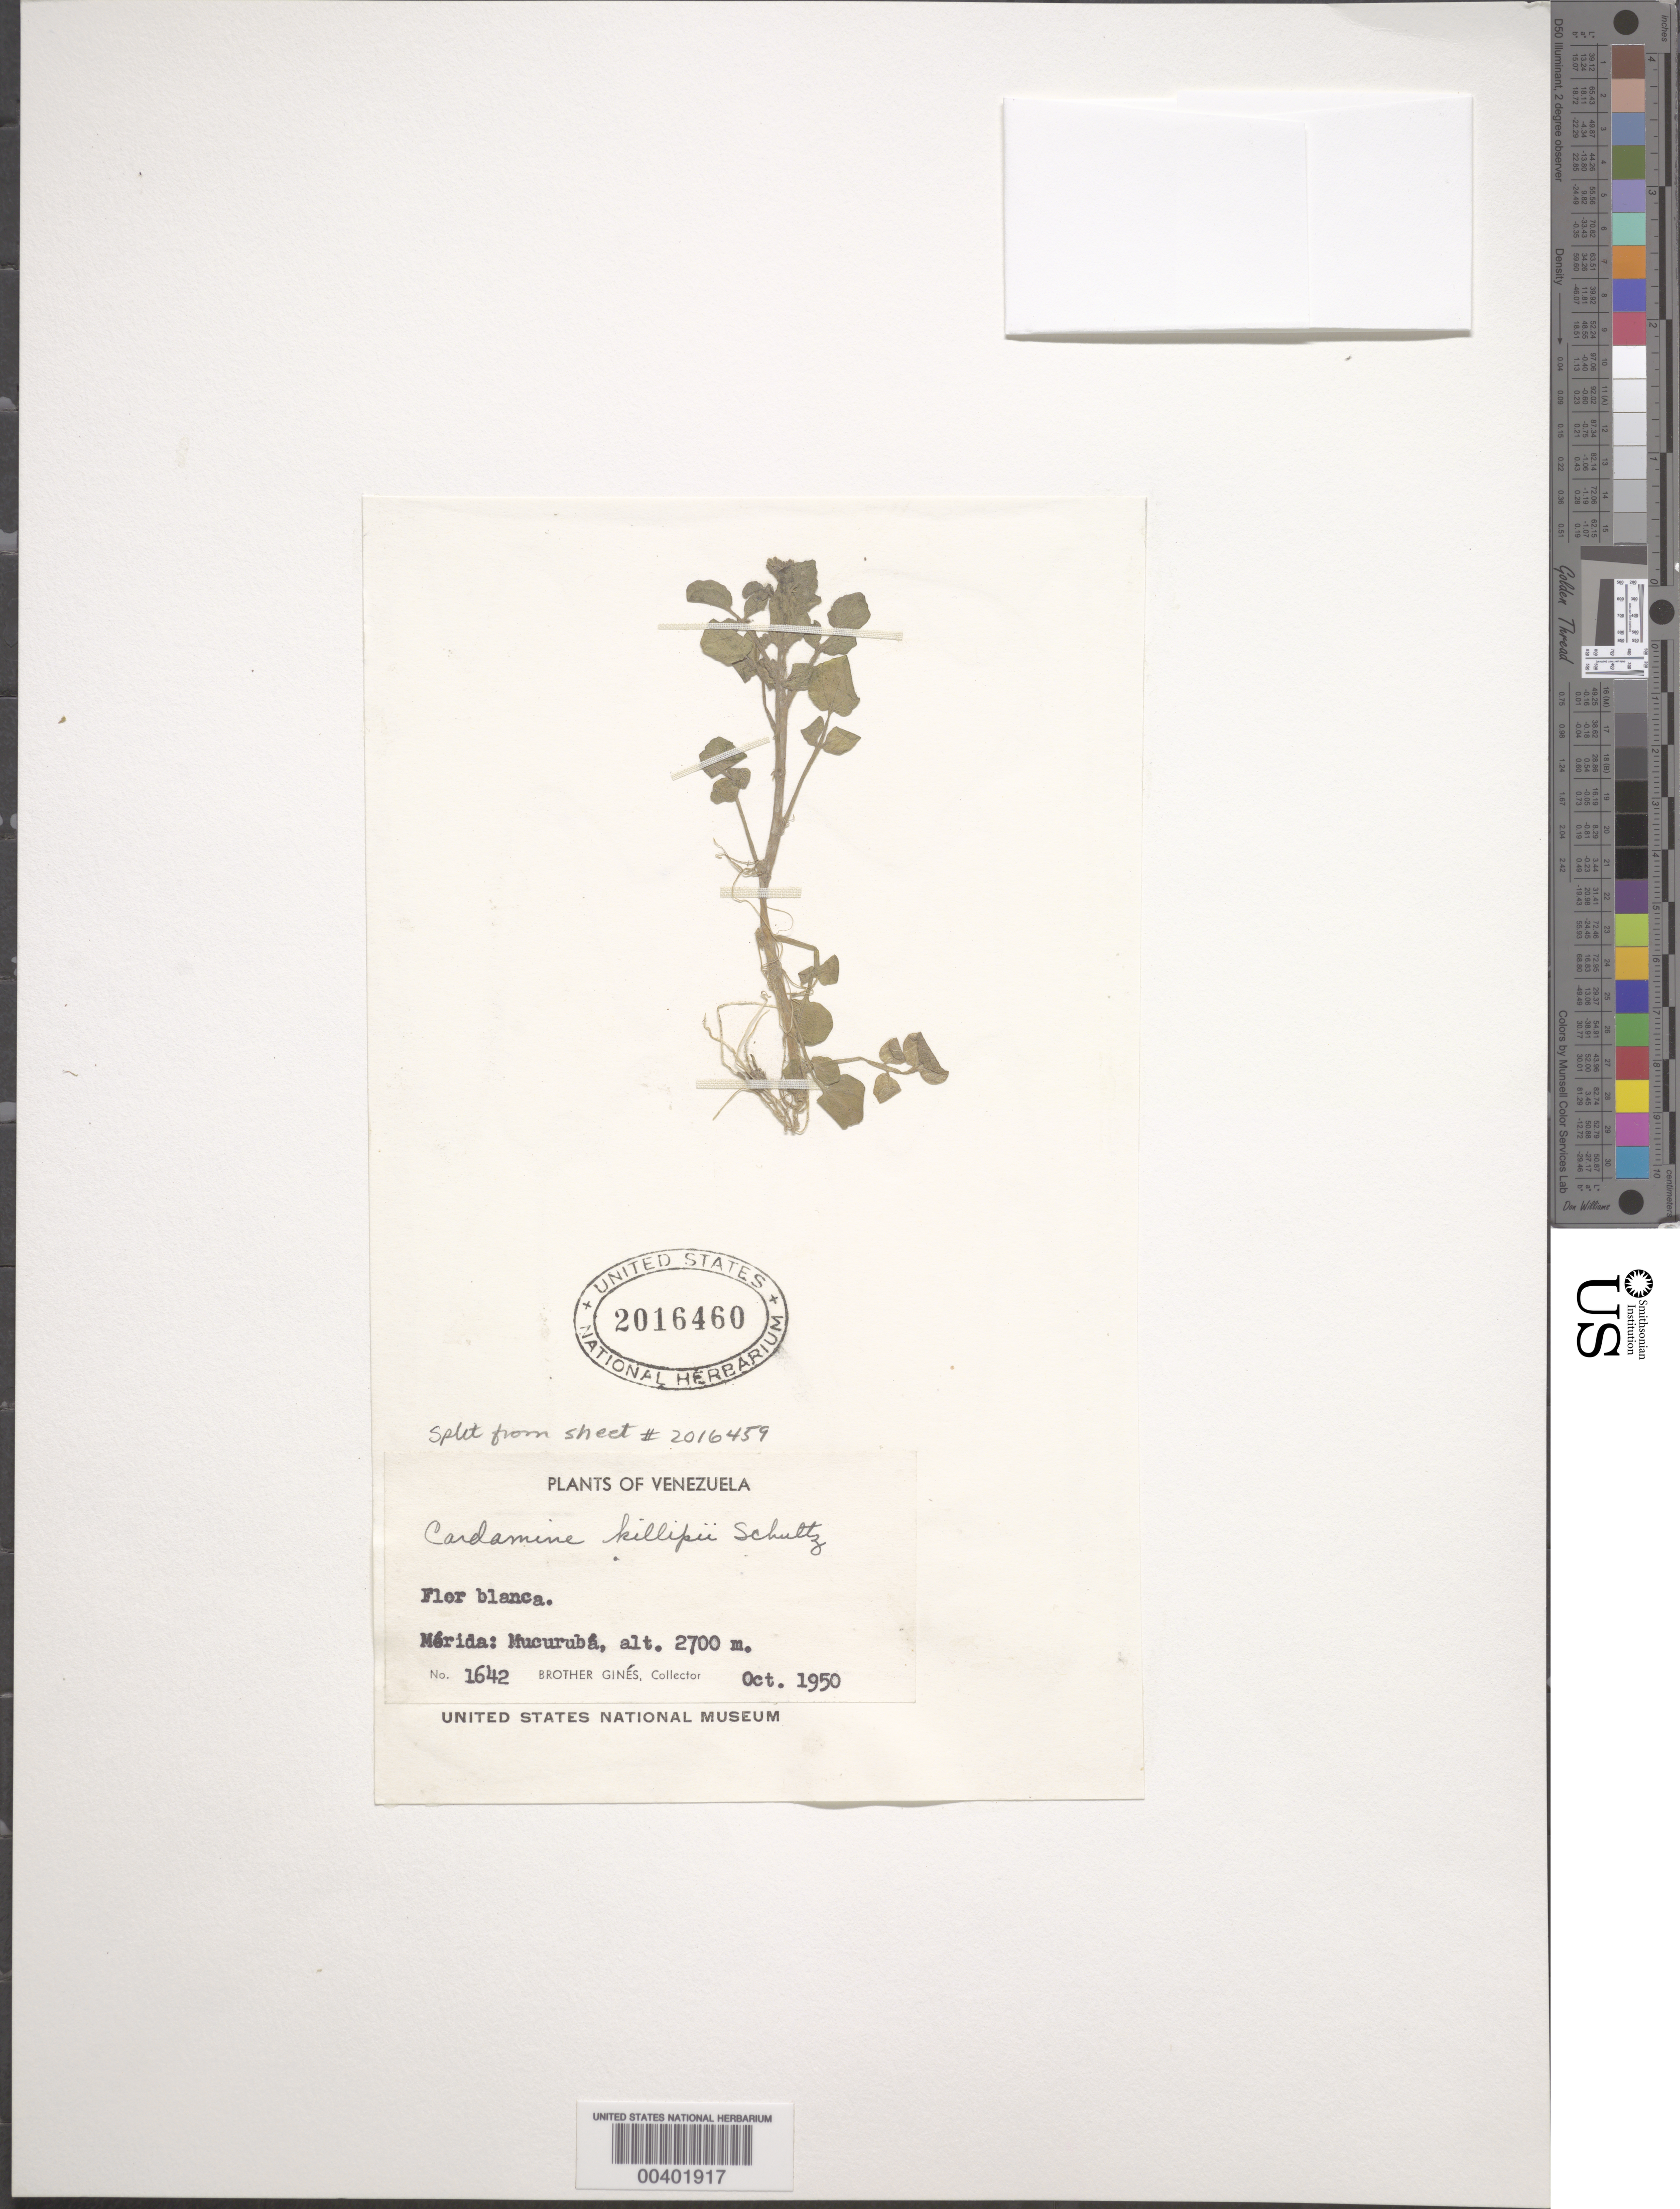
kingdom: Plantae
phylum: Tracheophyta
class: Magnoliopsida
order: Brassicales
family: Brassicaceae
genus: Cardamine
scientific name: Cardamine killipii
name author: O.E. Schulz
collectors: Bro. Gines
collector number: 1642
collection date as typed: Oct 1950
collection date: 1950-10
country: Venezuela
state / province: Mérida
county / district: Rangel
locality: Mucurubá Mucuruba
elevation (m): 2700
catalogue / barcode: US 2016460